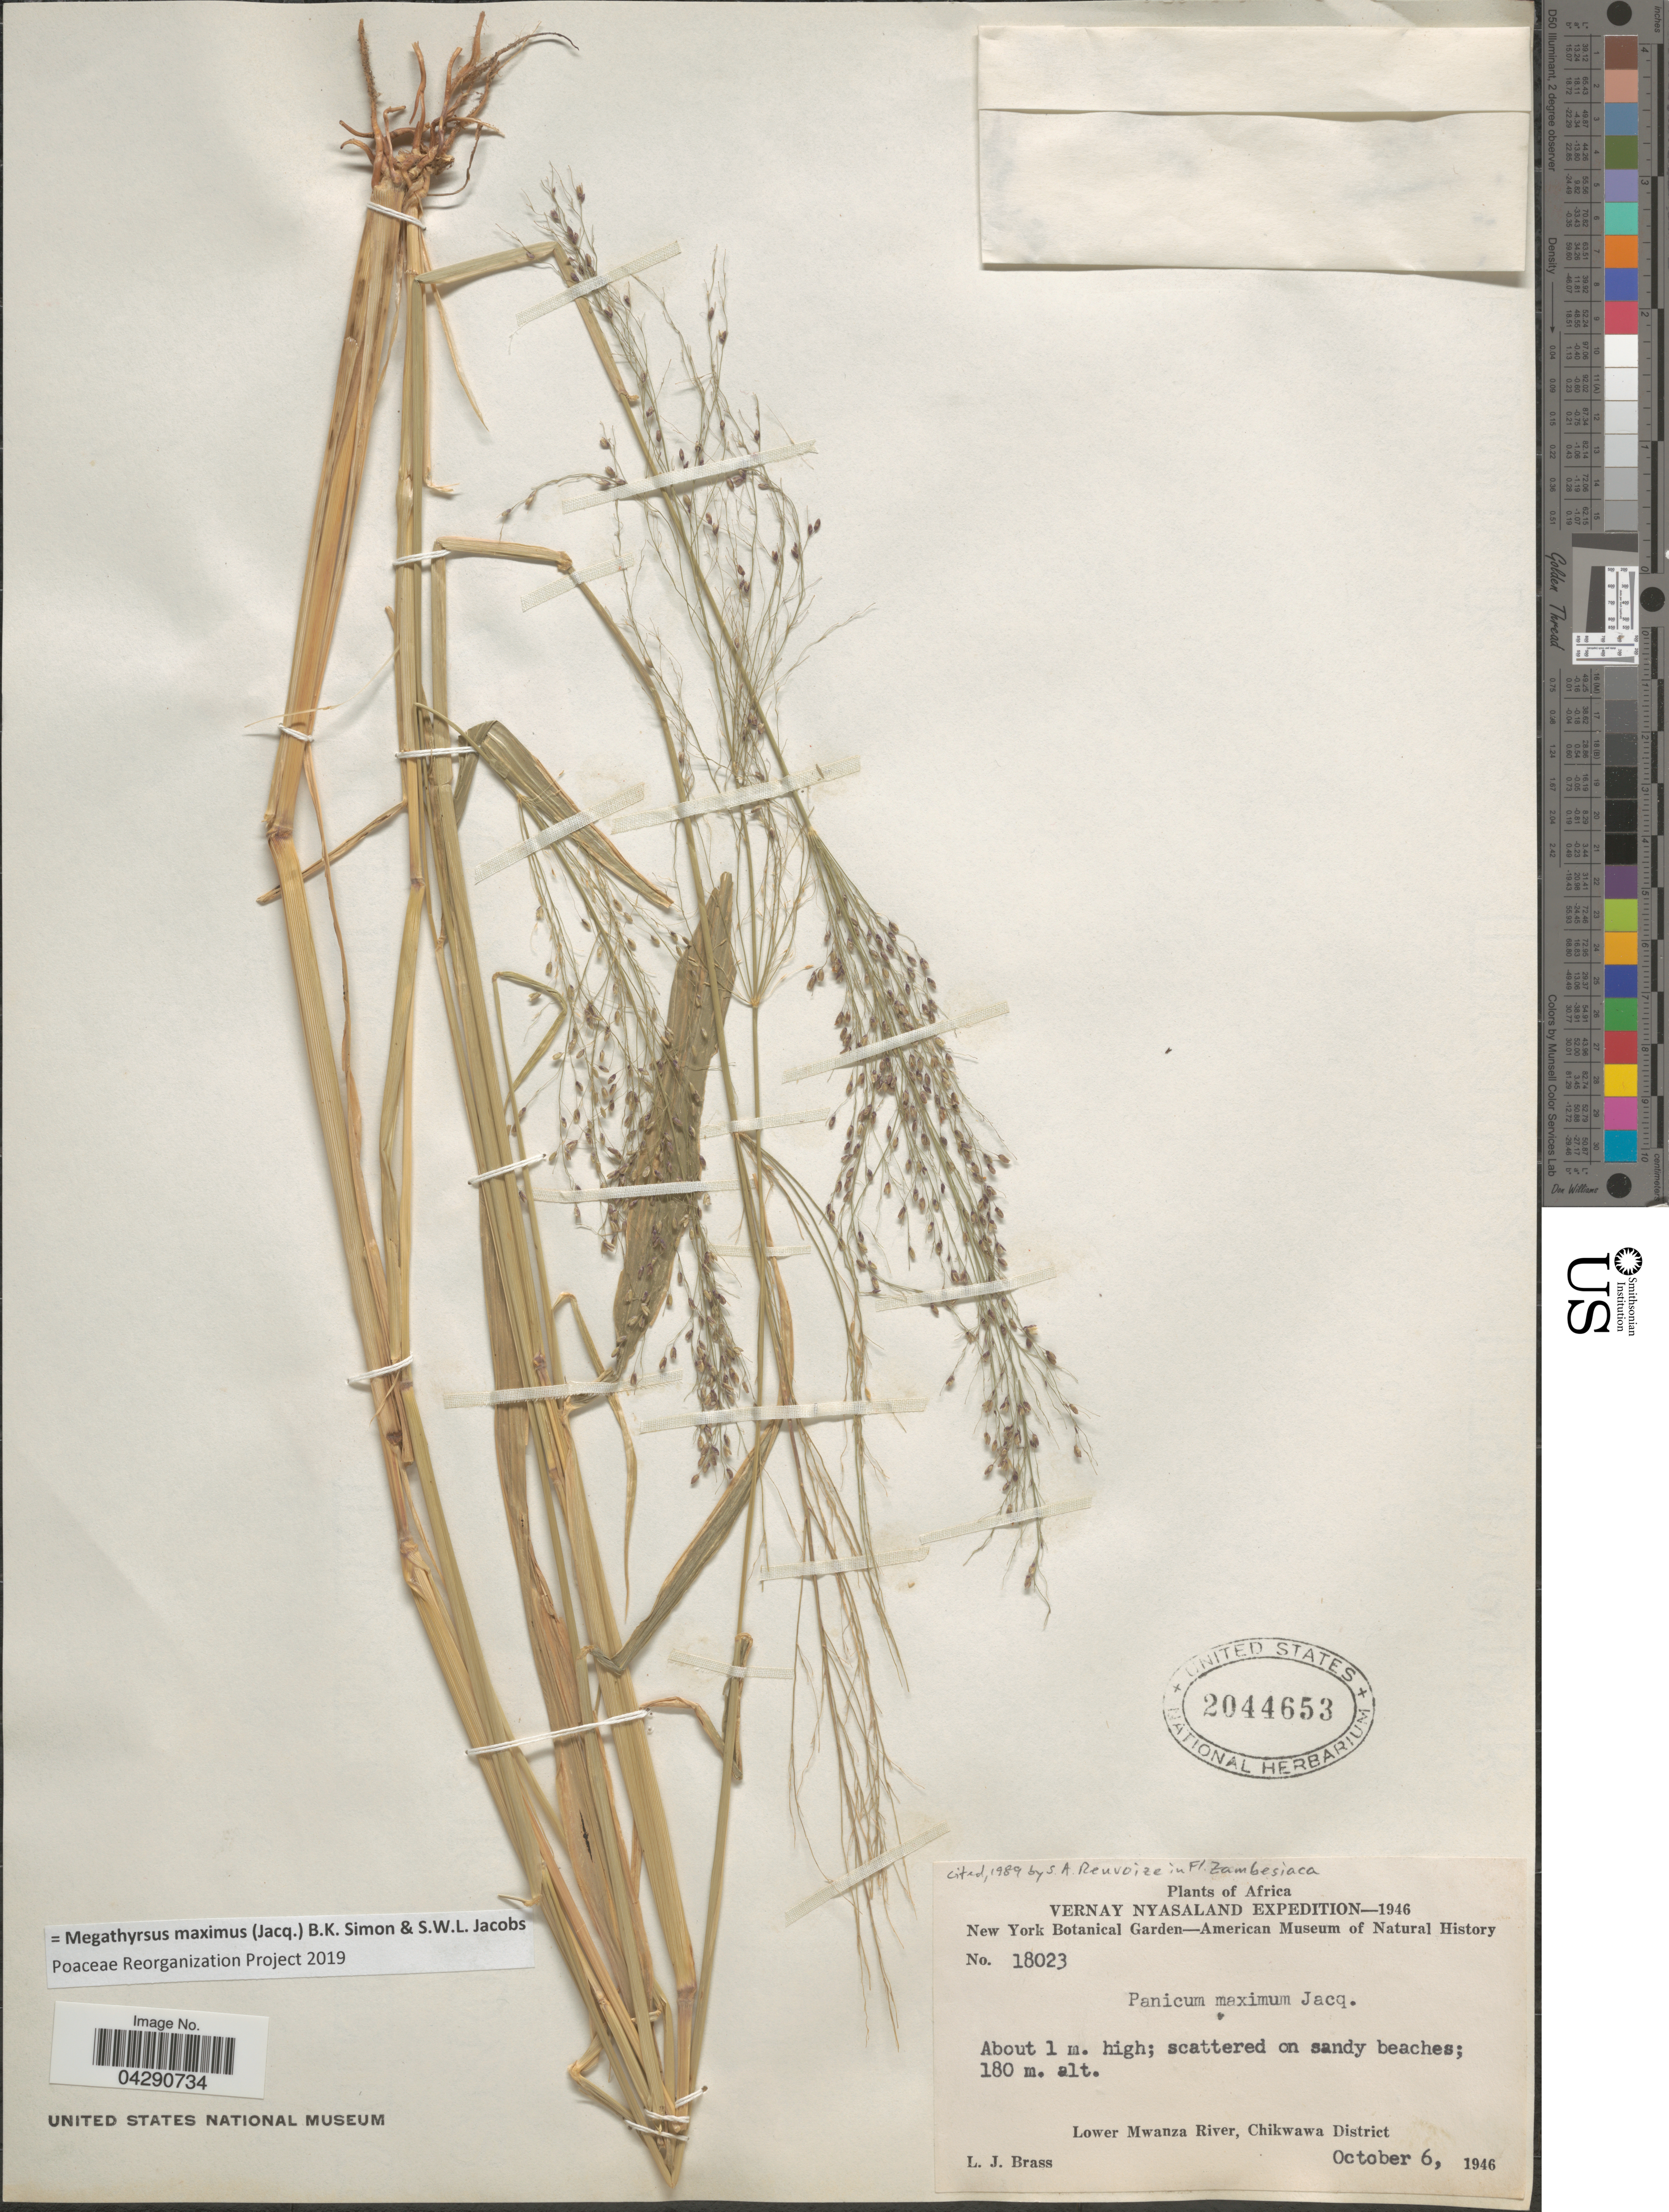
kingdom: Plantae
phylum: Tracheophyta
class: Liliopsida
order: Poales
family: Poaceae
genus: Megathyrsus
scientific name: Megathyrsus maximus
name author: (Jacq.) B.K. Simon & S.W.L. Jacobs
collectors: L. J. Brass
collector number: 18023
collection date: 1946-10-06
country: Malawi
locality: Vernay Nyasaland Expedition-1946. Lower Mwanza River, Chikwawa District.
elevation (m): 180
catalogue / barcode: US 2044653